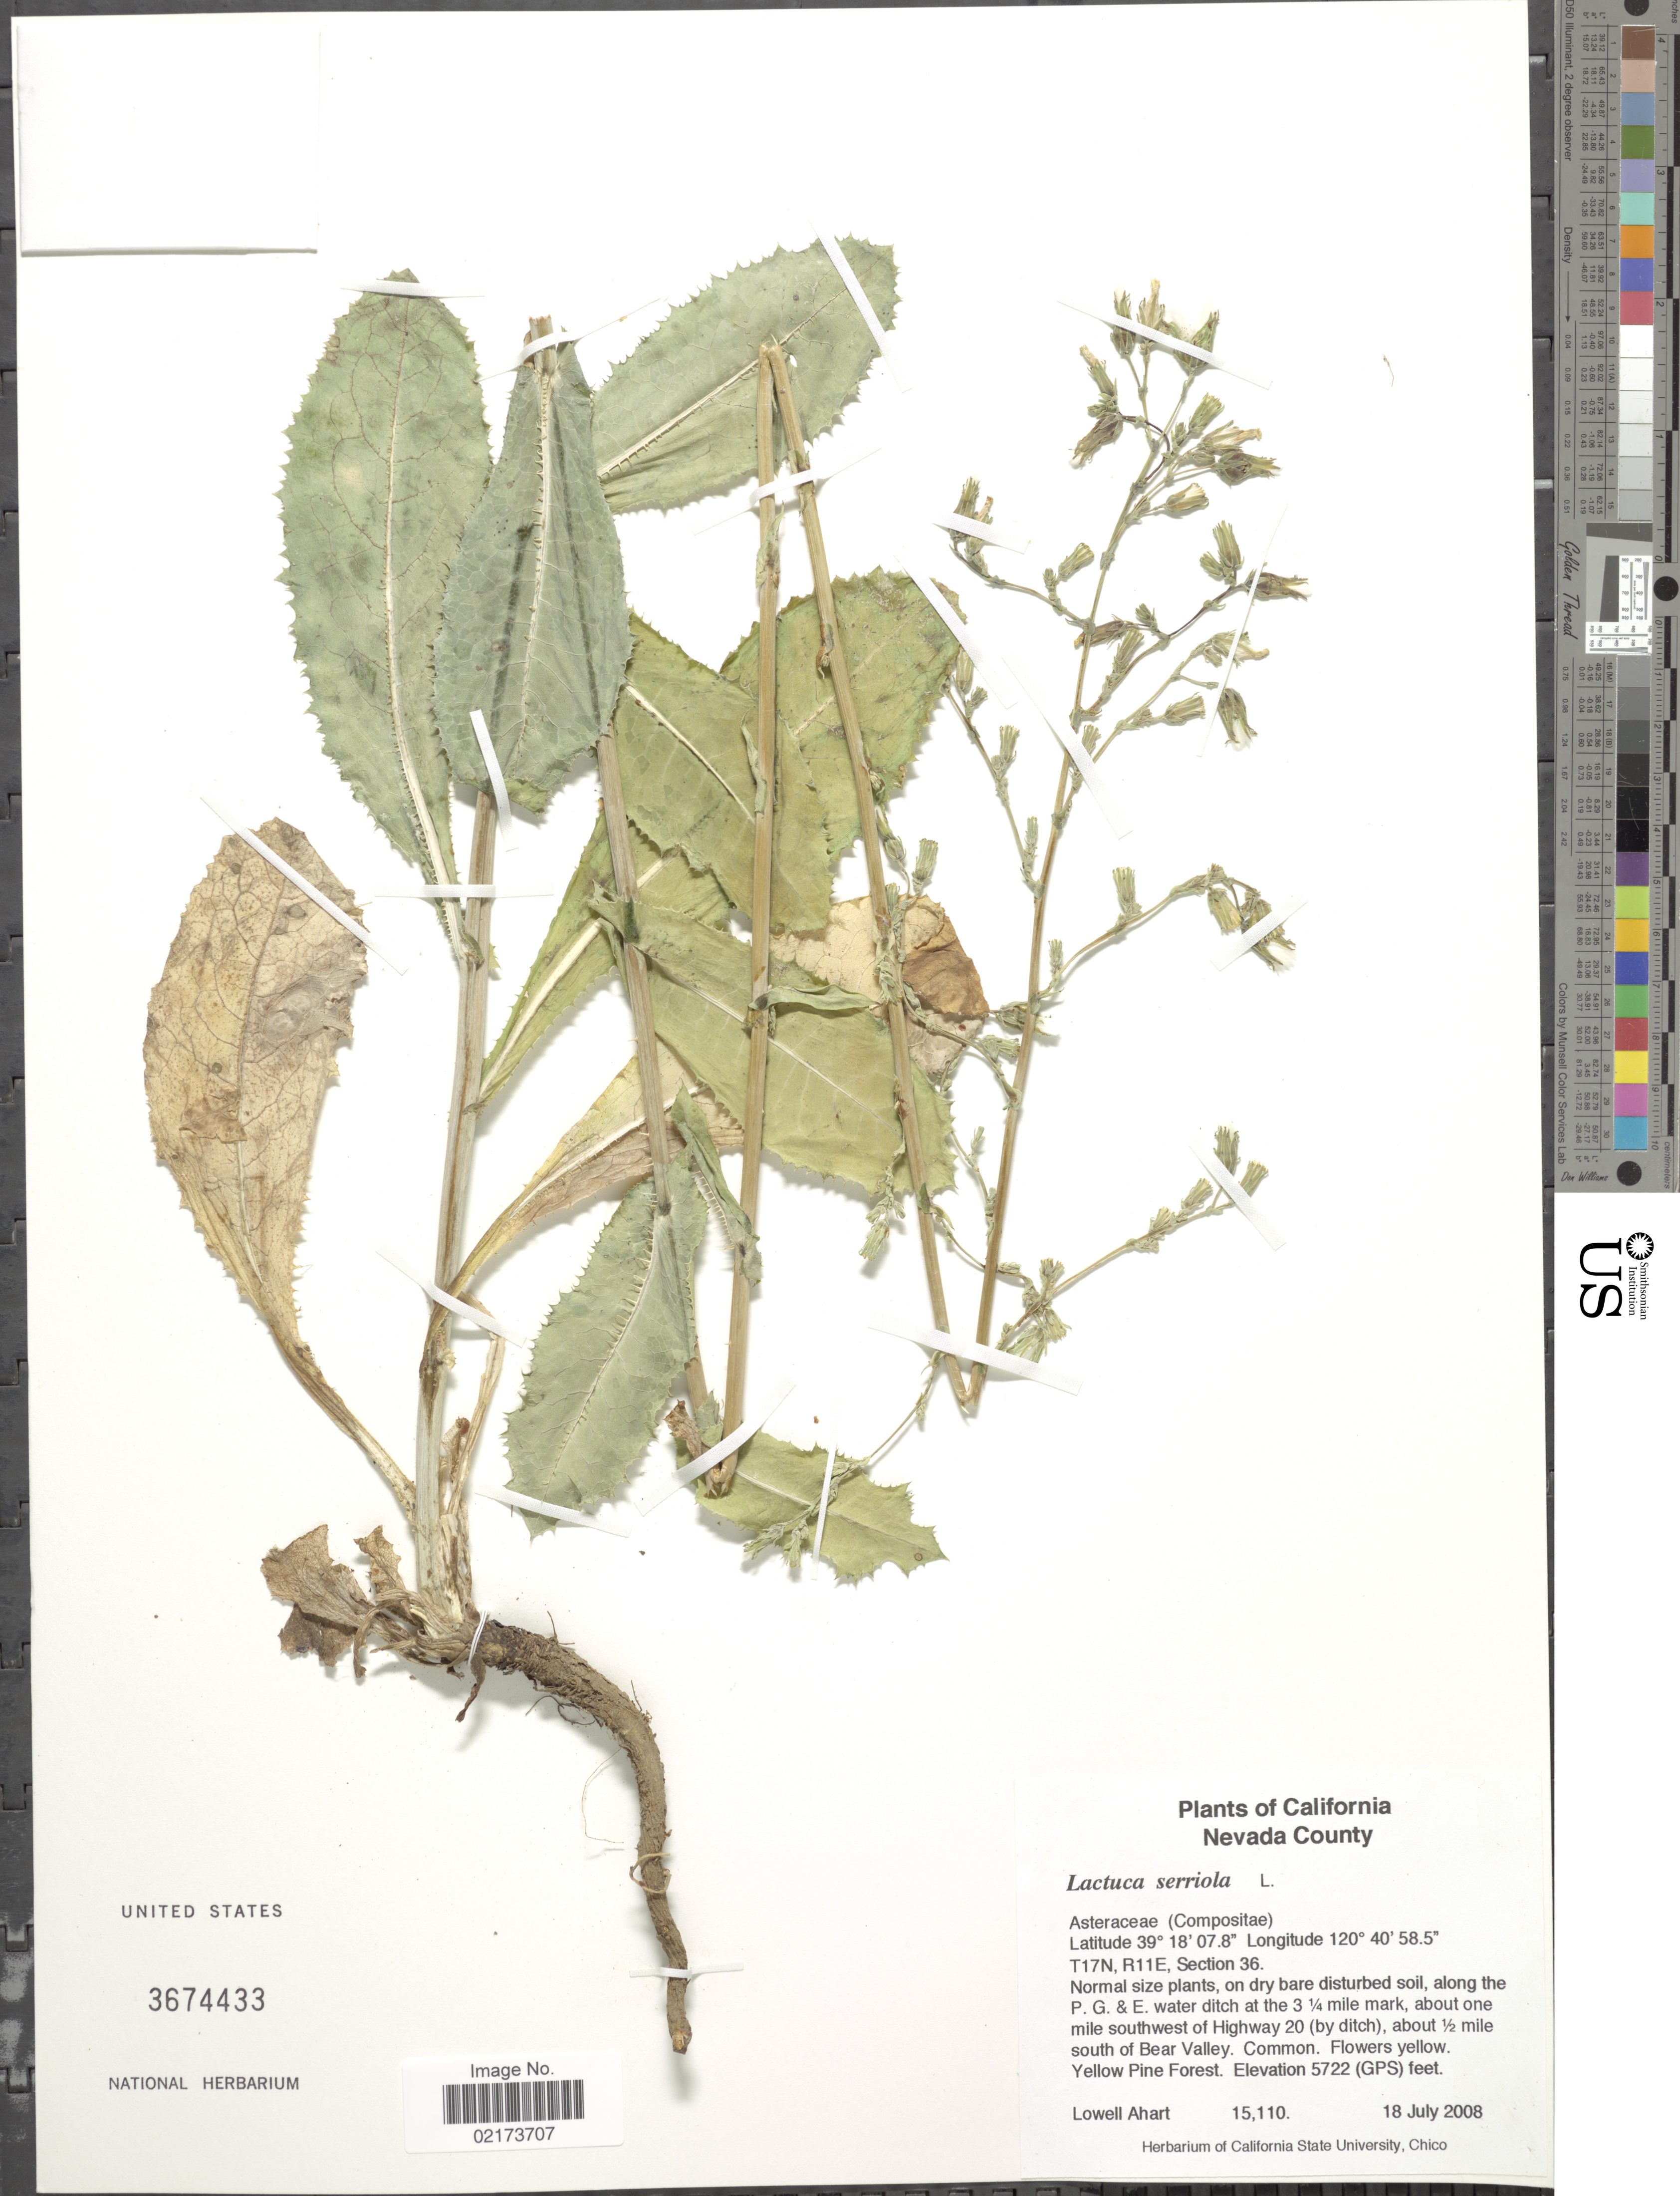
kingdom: Plantae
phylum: Tracheophyta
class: Magnoliopsida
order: Asterales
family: Asteraceae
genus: Lactuca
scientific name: Lactuca serriola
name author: L.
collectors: L. Ahart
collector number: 15110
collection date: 2008-07-18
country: United States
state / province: California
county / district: Nevada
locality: Nevada County, T17N, R11E, Section 36, along the P. G. & E. water ditch at the 3 1/4 miles mark, about one mile southwest of Highway 20 (by ditch), about ½ mile south of Bear Valley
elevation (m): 1744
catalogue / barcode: US 3674433